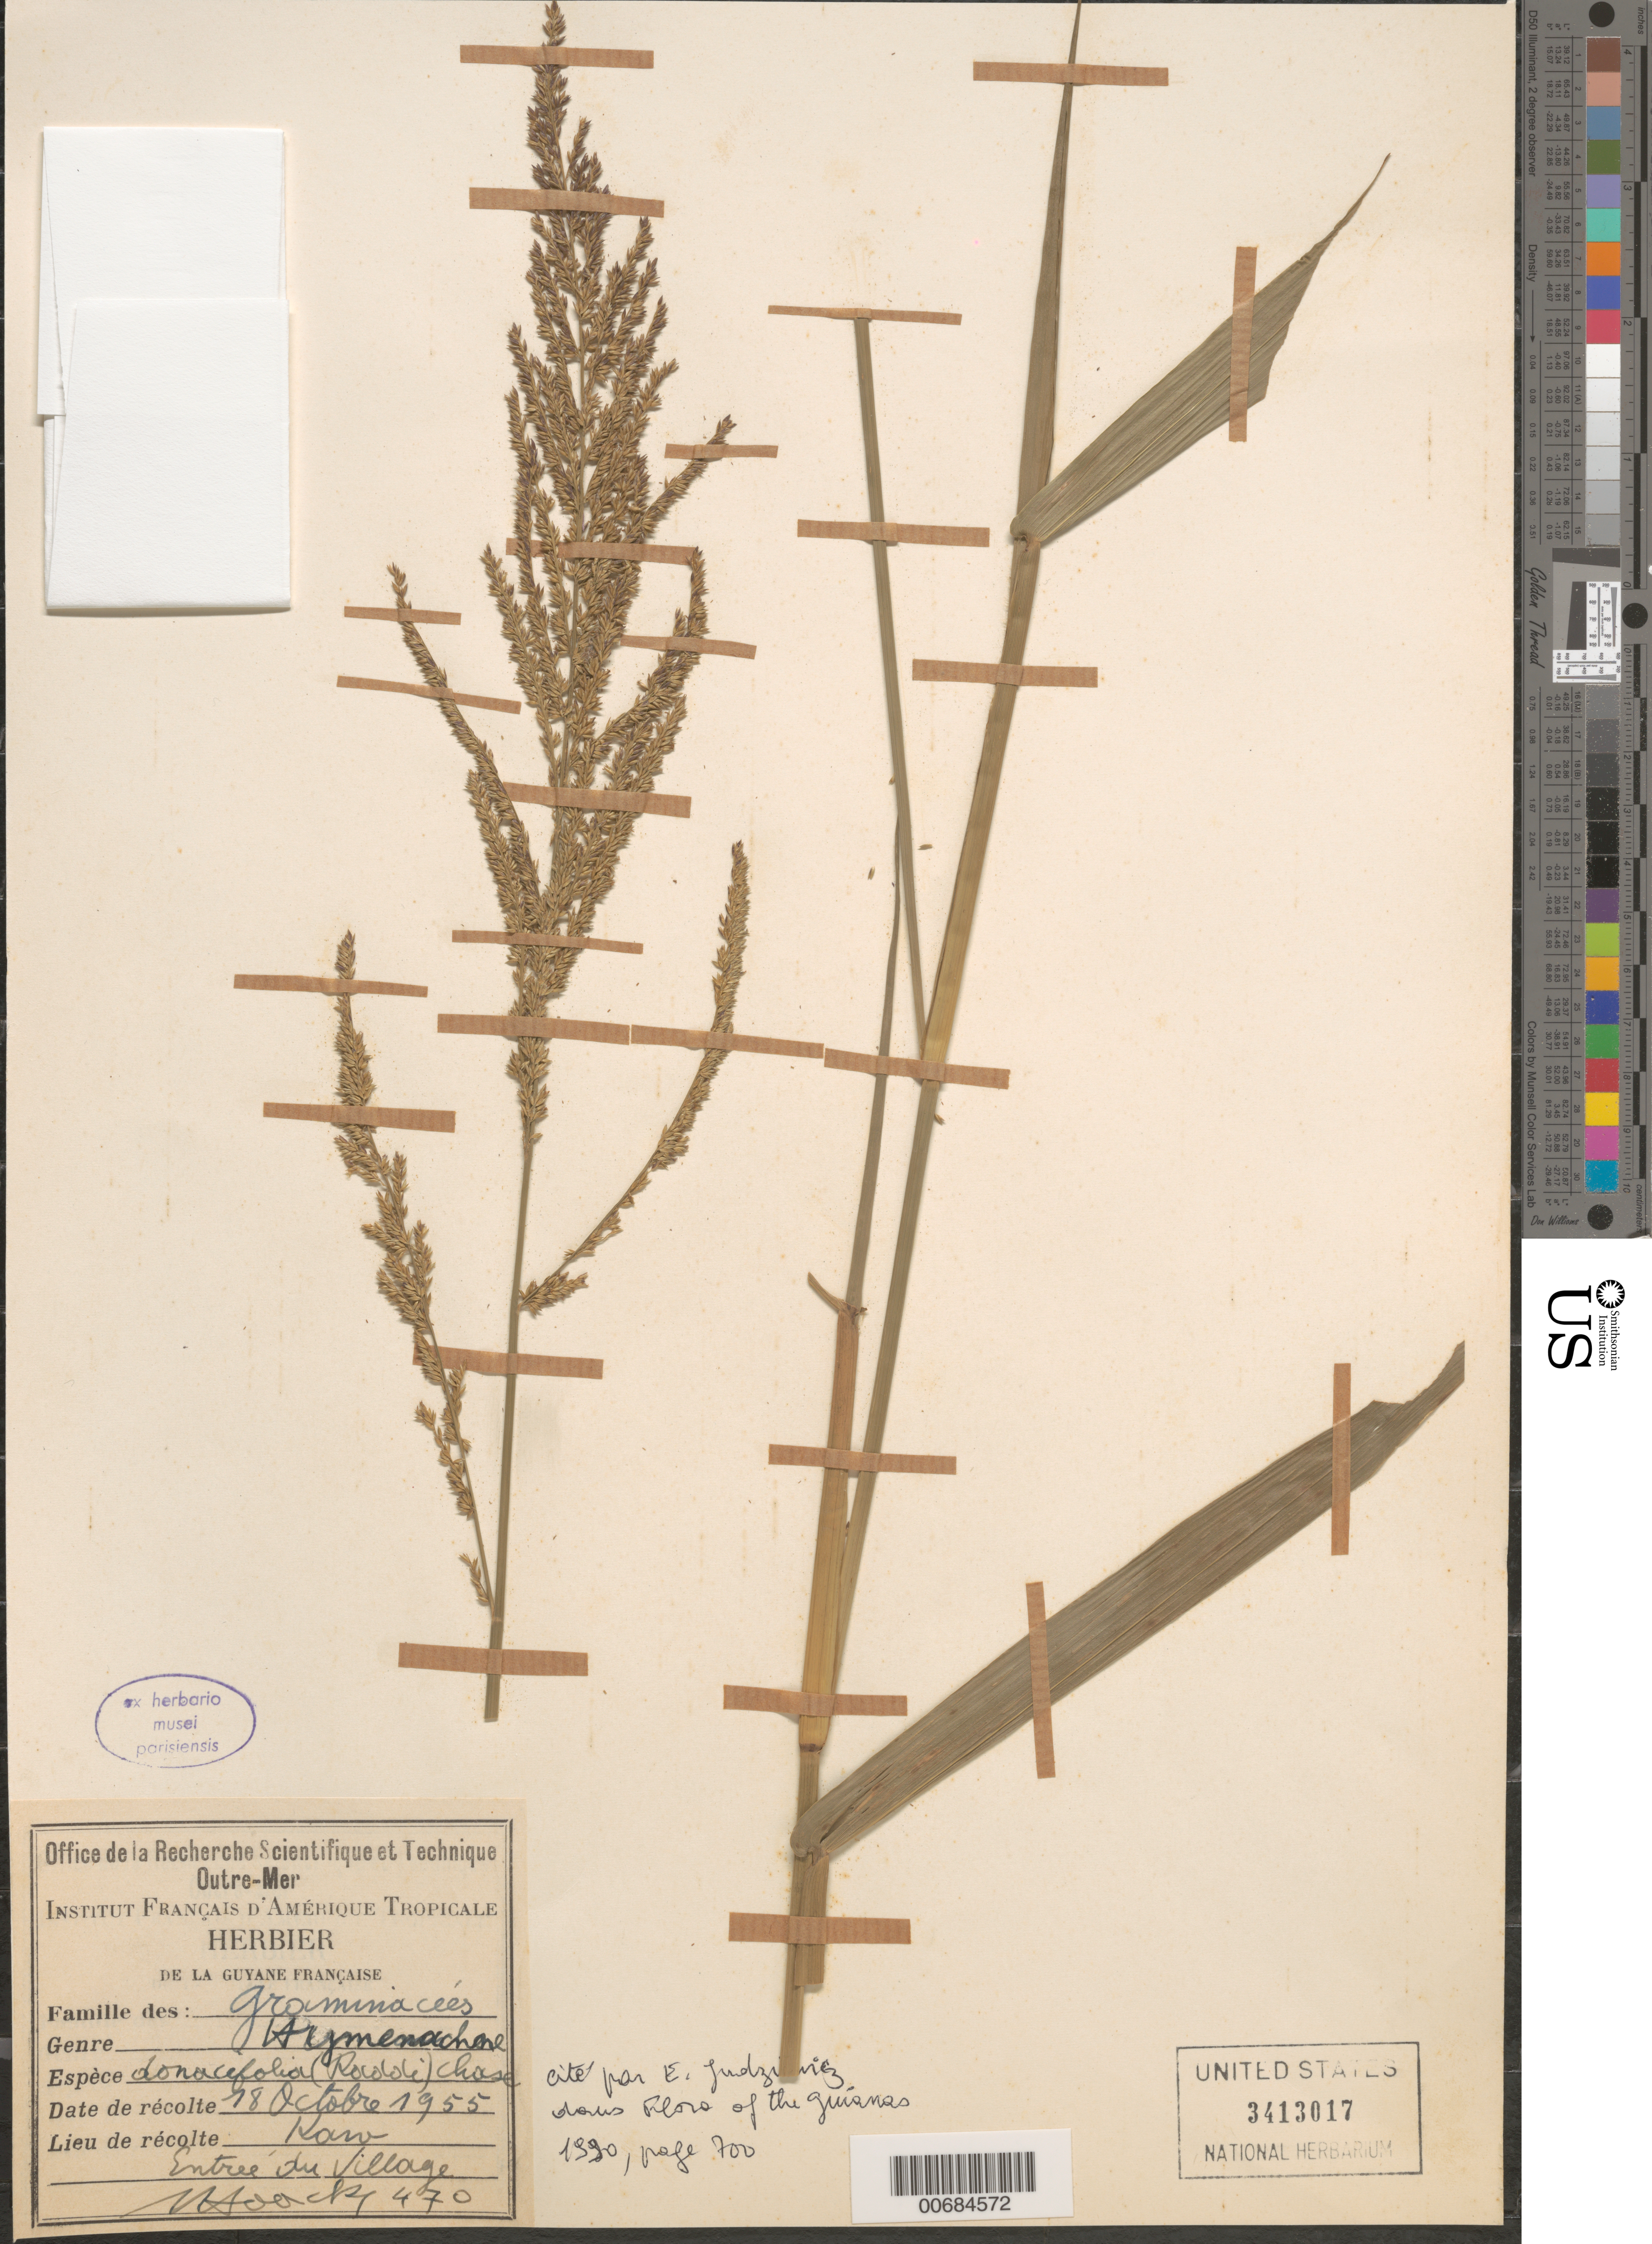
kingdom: Plantae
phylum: Tracheophyta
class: Liliopsida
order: Poales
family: Poaceae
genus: Hymenachne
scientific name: Hymenachne donacifolia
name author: (Raddi) Chase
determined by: Judziewicz, E. J.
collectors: J. Hoock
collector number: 470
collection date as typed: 18-Oct-55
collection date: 1955-10-18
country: French Guiana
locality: Rivière de Koru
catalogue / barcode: US 3413017